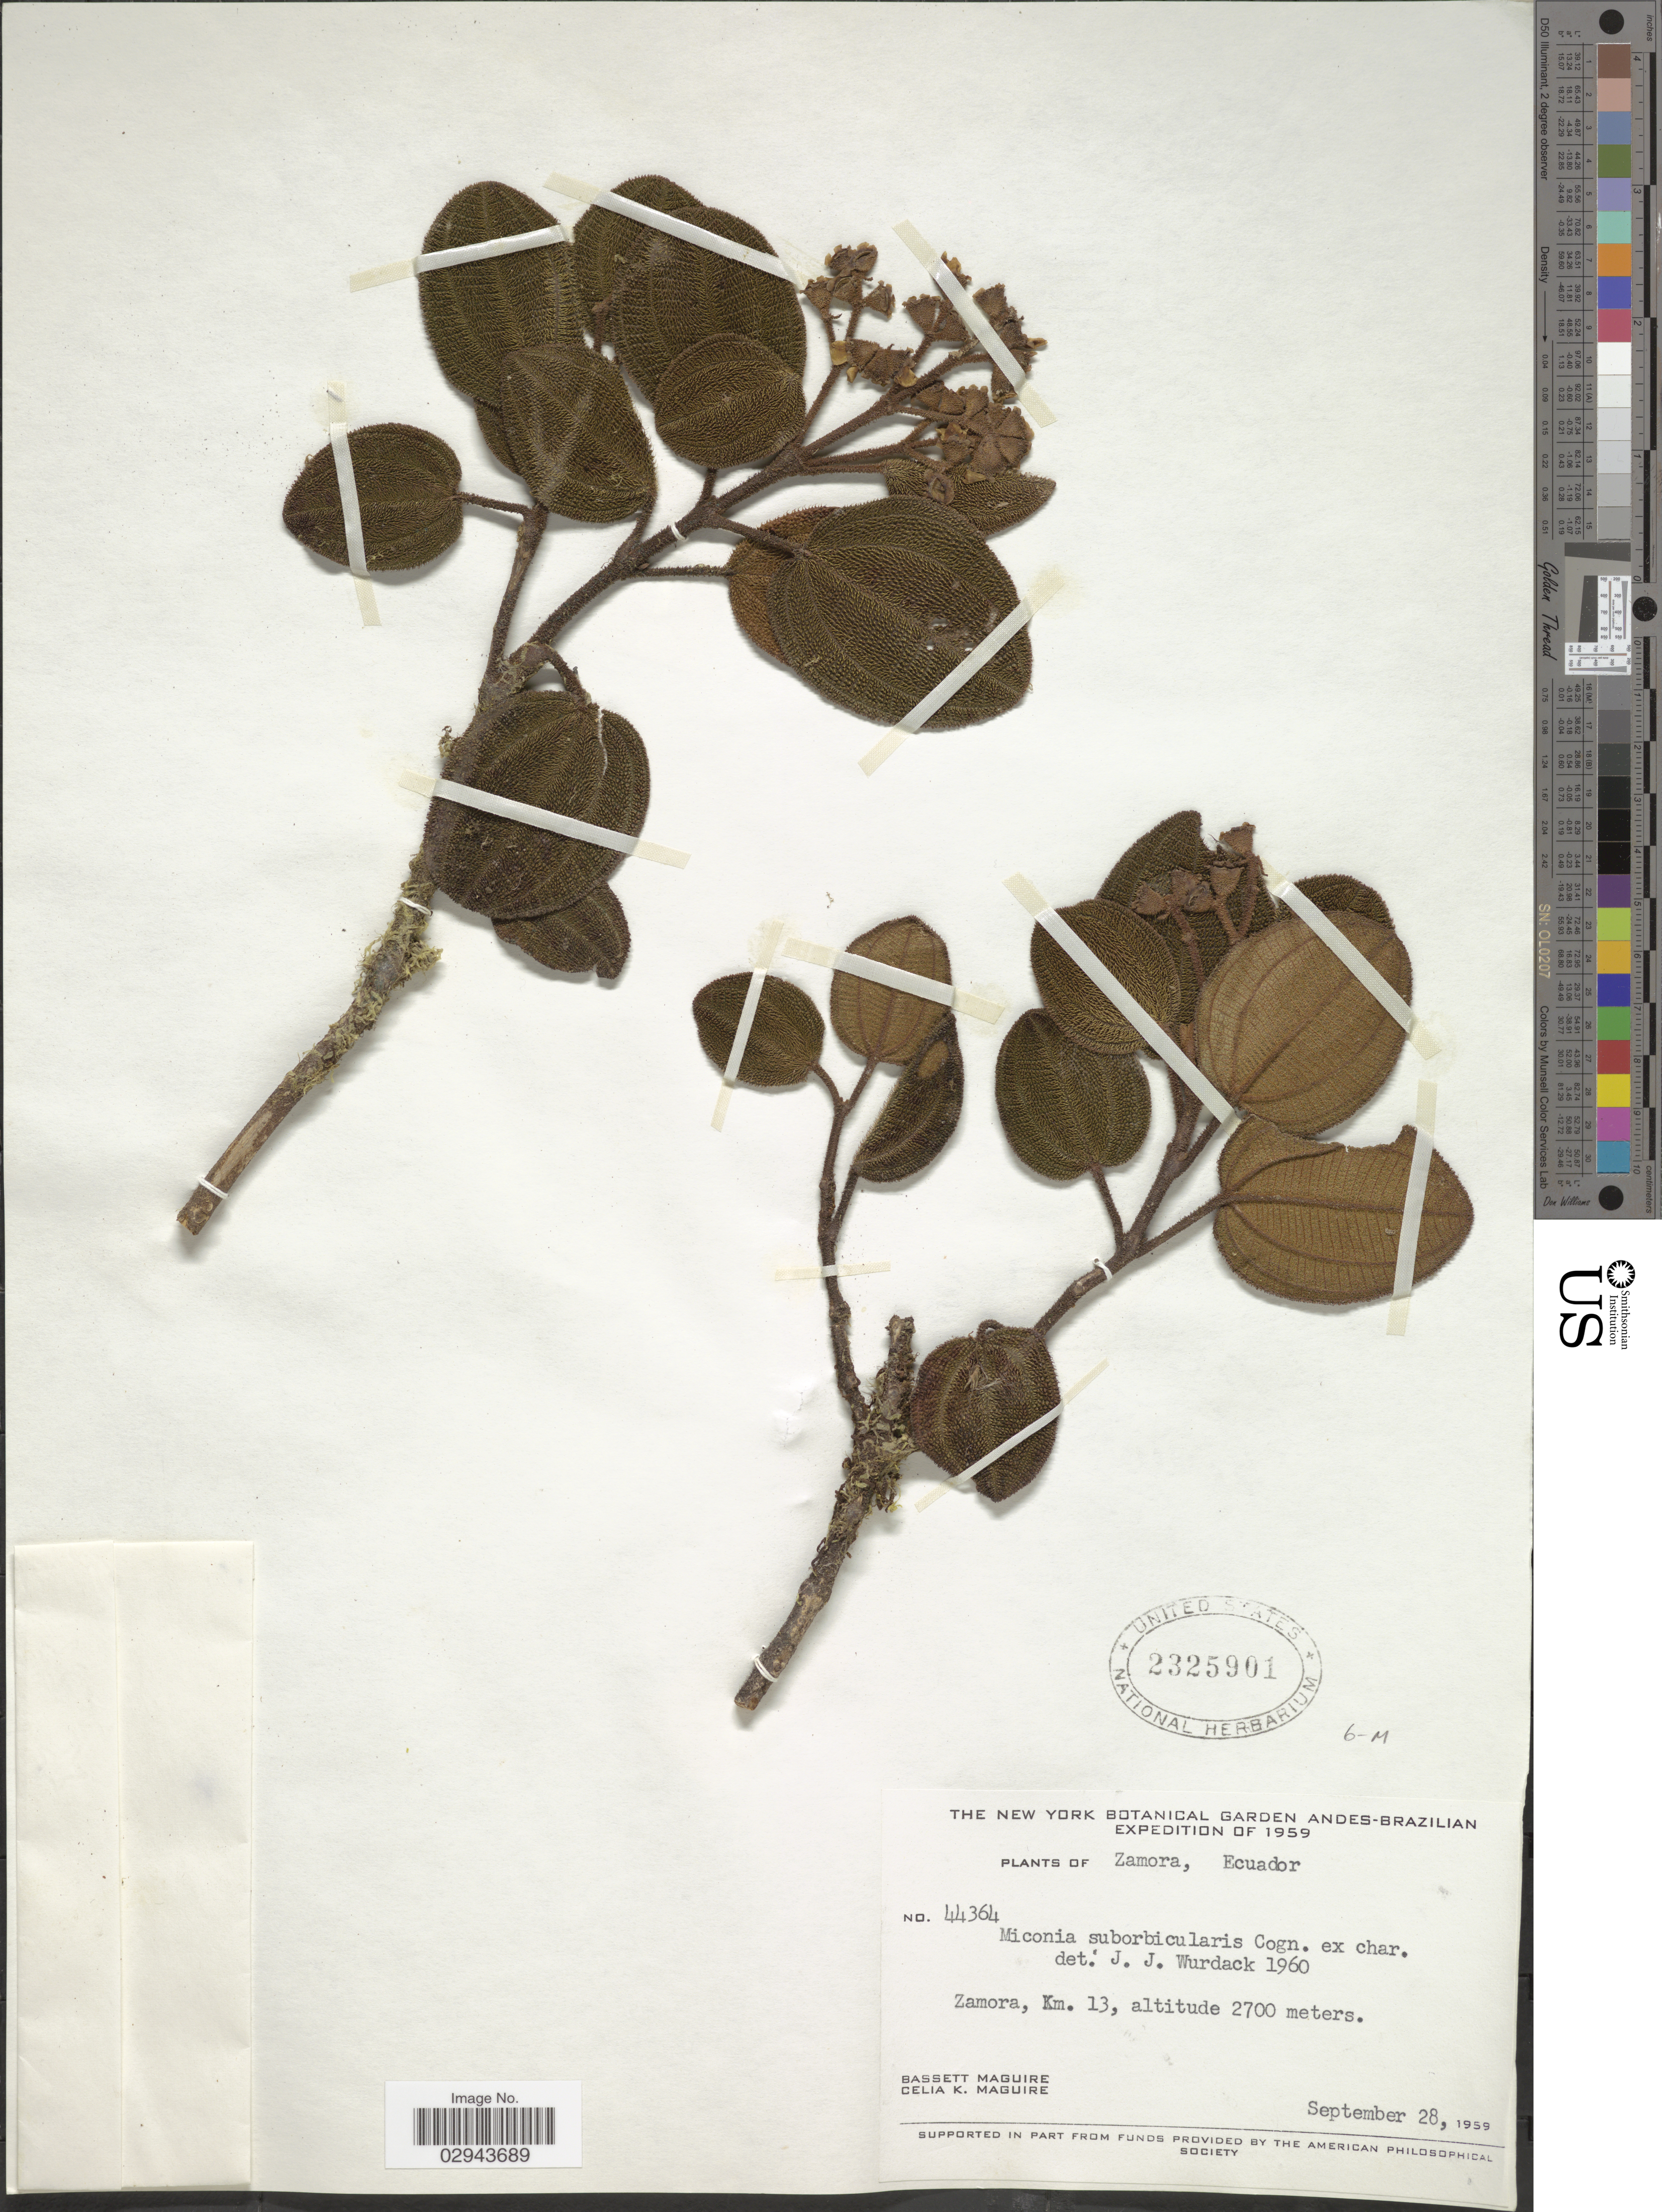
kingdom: Plantae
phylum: Tracheophyta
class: Magnoliopsida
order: Myrtales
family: Melastomataceae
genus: Miconia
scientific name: Miconia suborbicularis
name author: Cogn.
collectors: B. Maguire & C. K. Maguire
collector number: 44364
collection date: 1959-09-28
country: Ecuador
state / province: Zamora-Chinchipe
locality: Zamora, Km. 13.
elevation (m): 2700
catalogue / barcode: US 2325901